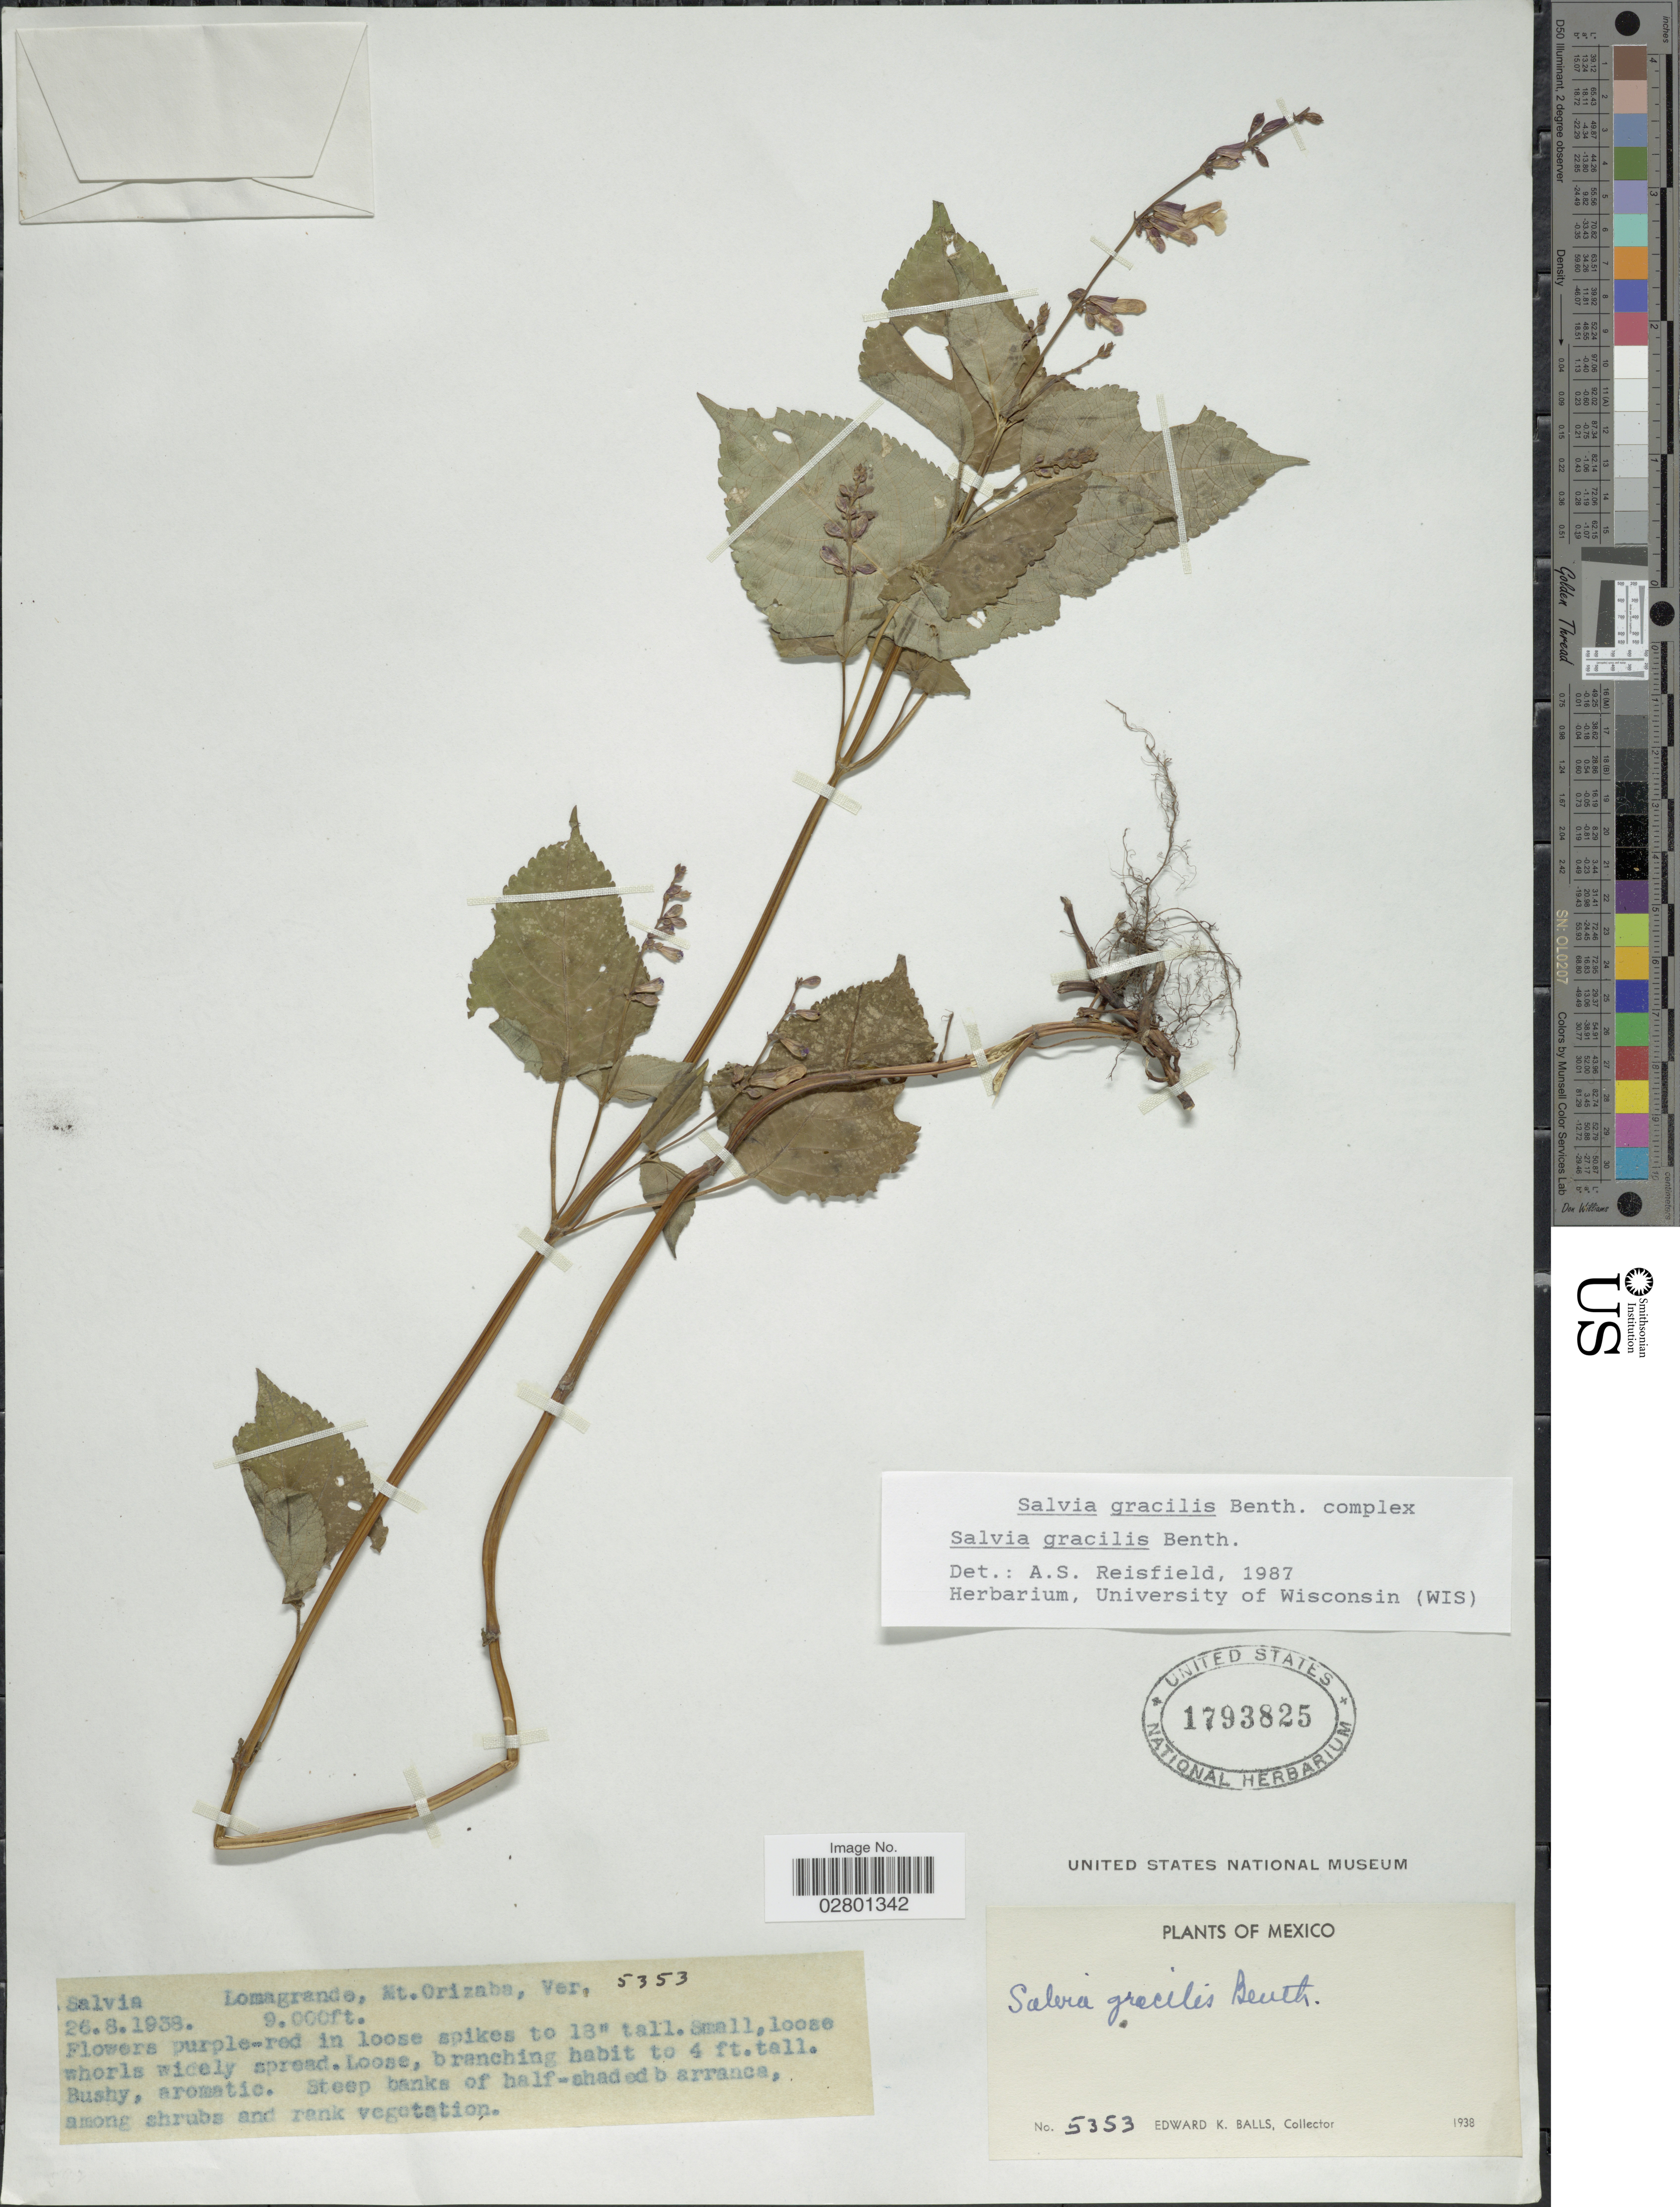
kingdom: Plantae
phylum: Tracheophyta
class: Magnoliopsida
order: Lamiales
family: Lamiaceae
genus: Salvia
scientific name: Salvia gracilis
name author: Benth.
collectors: E. K. Balls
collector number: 5353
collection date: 1938-08-26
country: Mexico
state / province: Veracruz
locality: Lomagrande, Mt. Orizaba, Ver.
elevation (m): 2743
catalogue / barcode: US 1793825